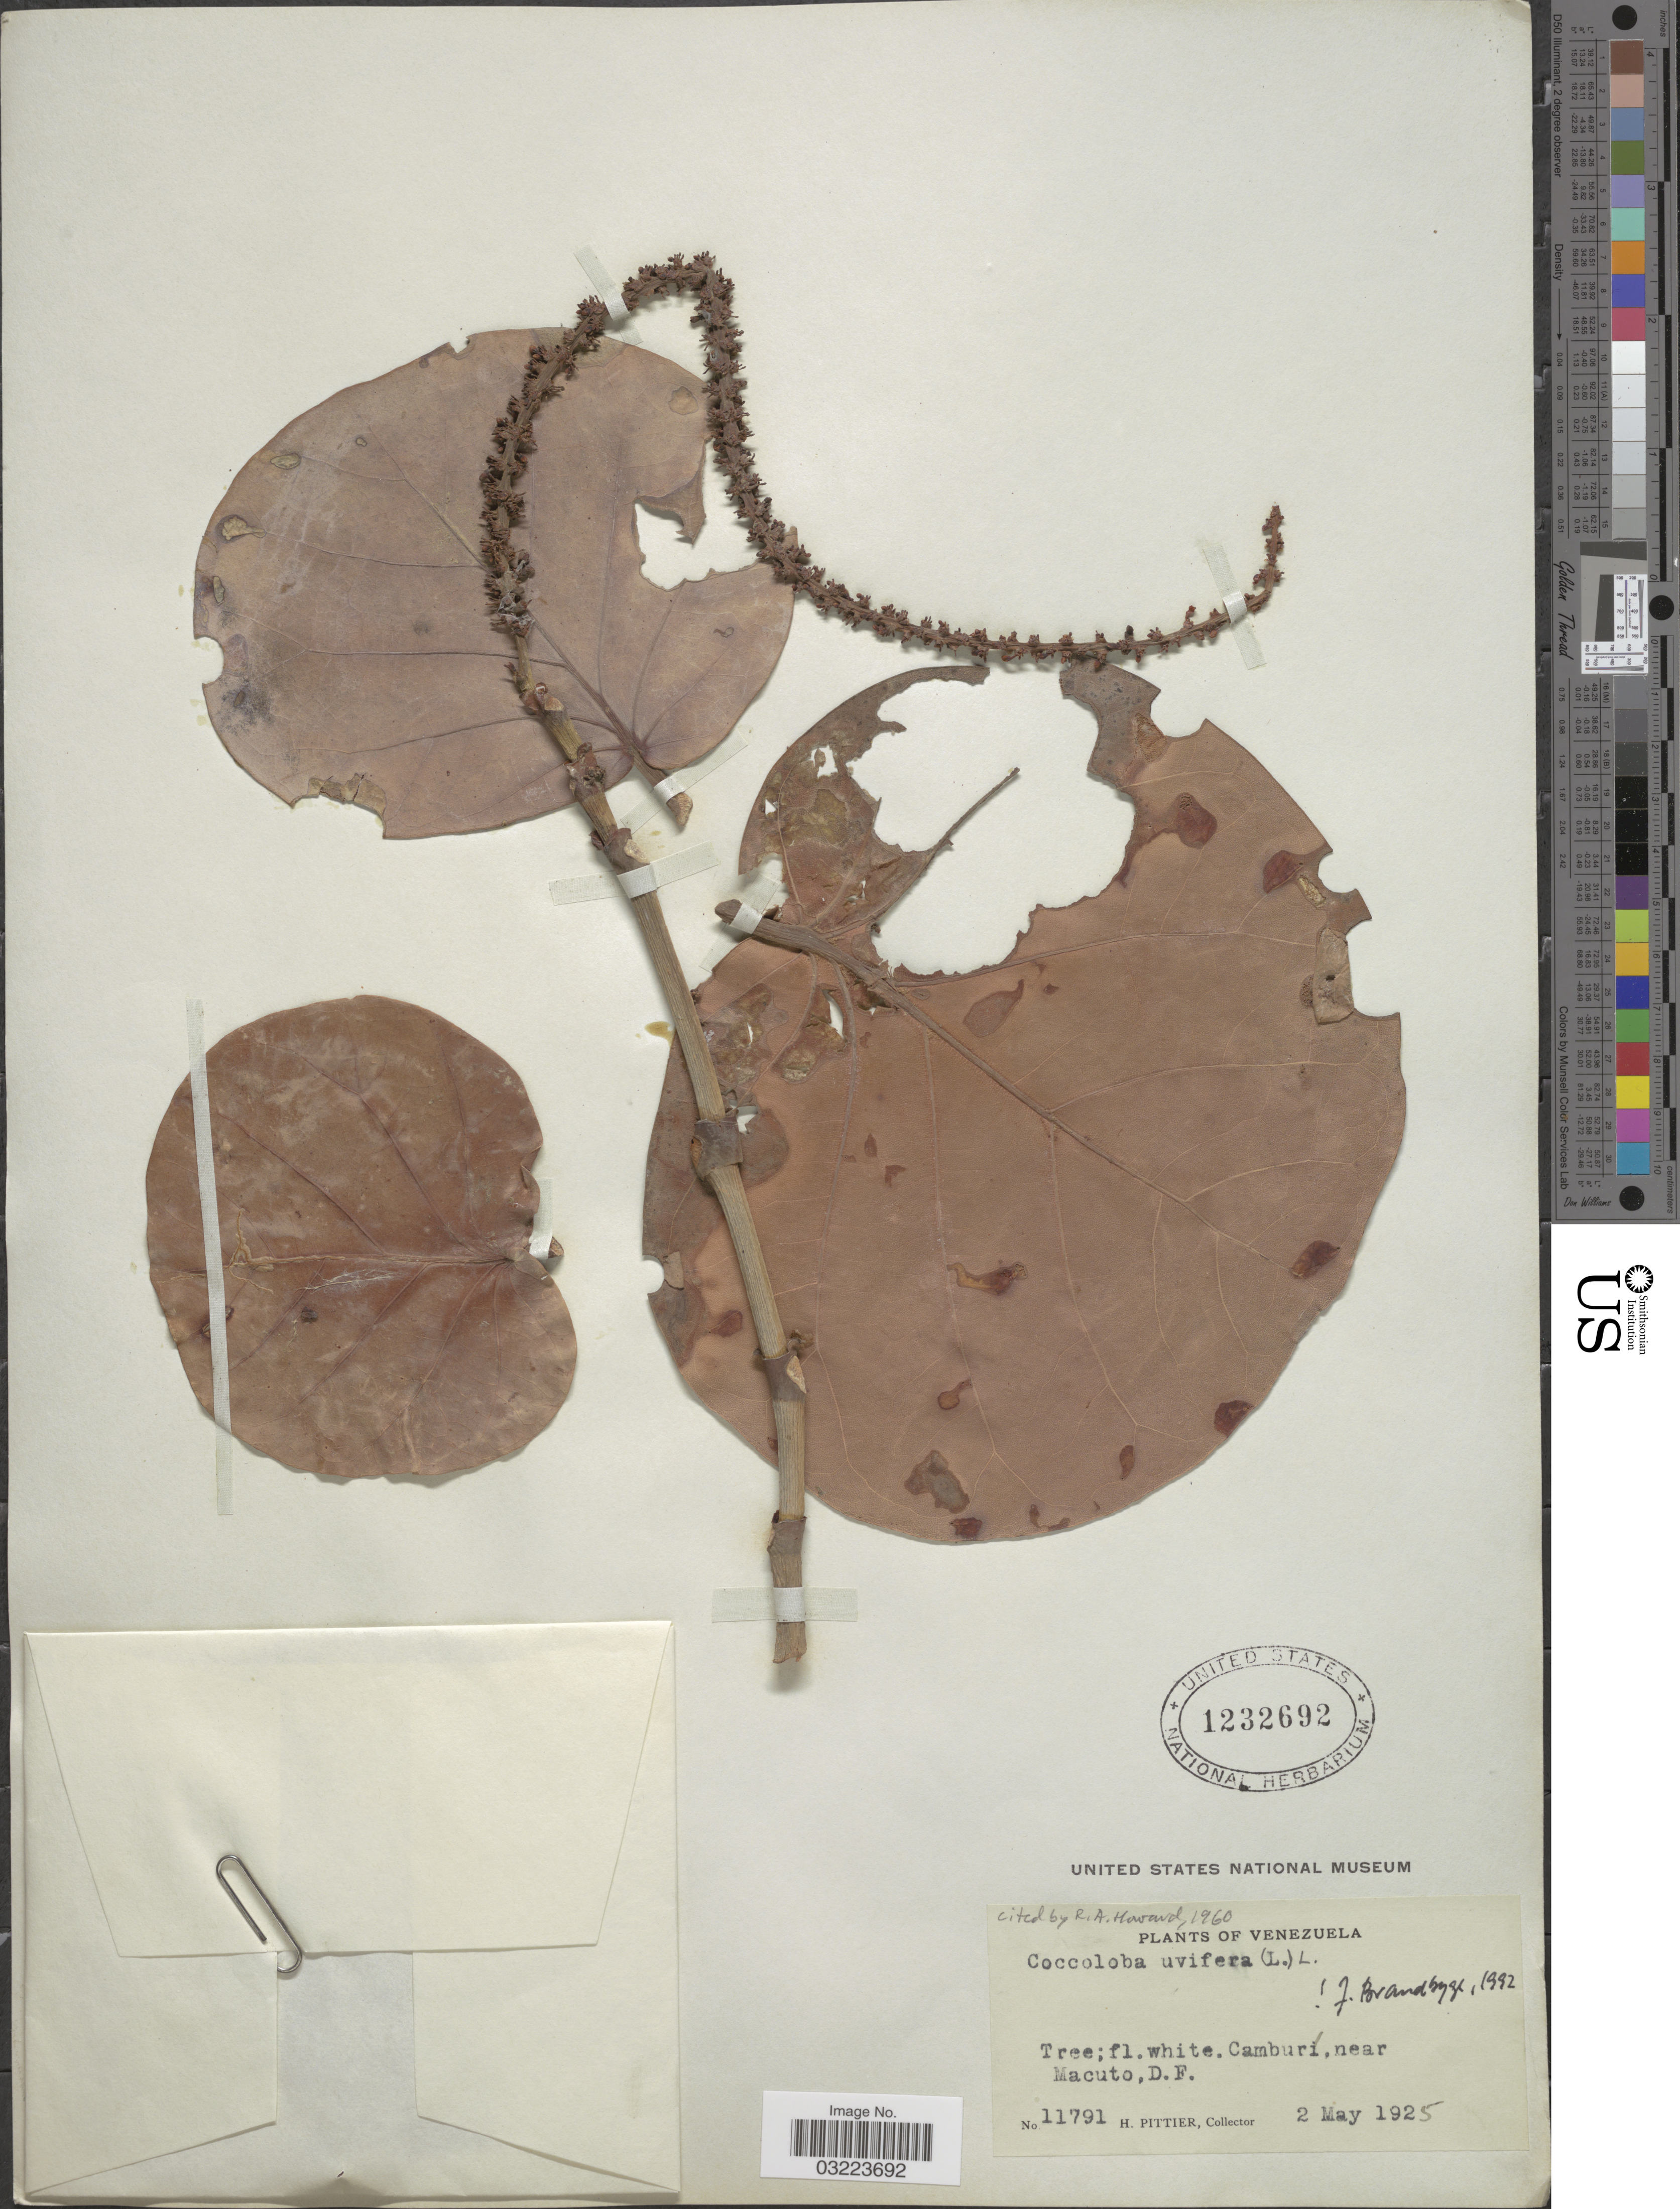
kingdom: Plantae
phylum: Tracheophyta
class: Magnoliopsida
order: Caryophyllales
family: Polygonaceae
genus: Coccoloba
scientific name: Coccoloba uvifera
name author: L.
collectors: H. F. Pittier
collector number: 11791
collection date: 1925-05-02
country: Venezuela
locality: Camburí, near Macuto, D. F.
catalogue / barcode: US 1232692